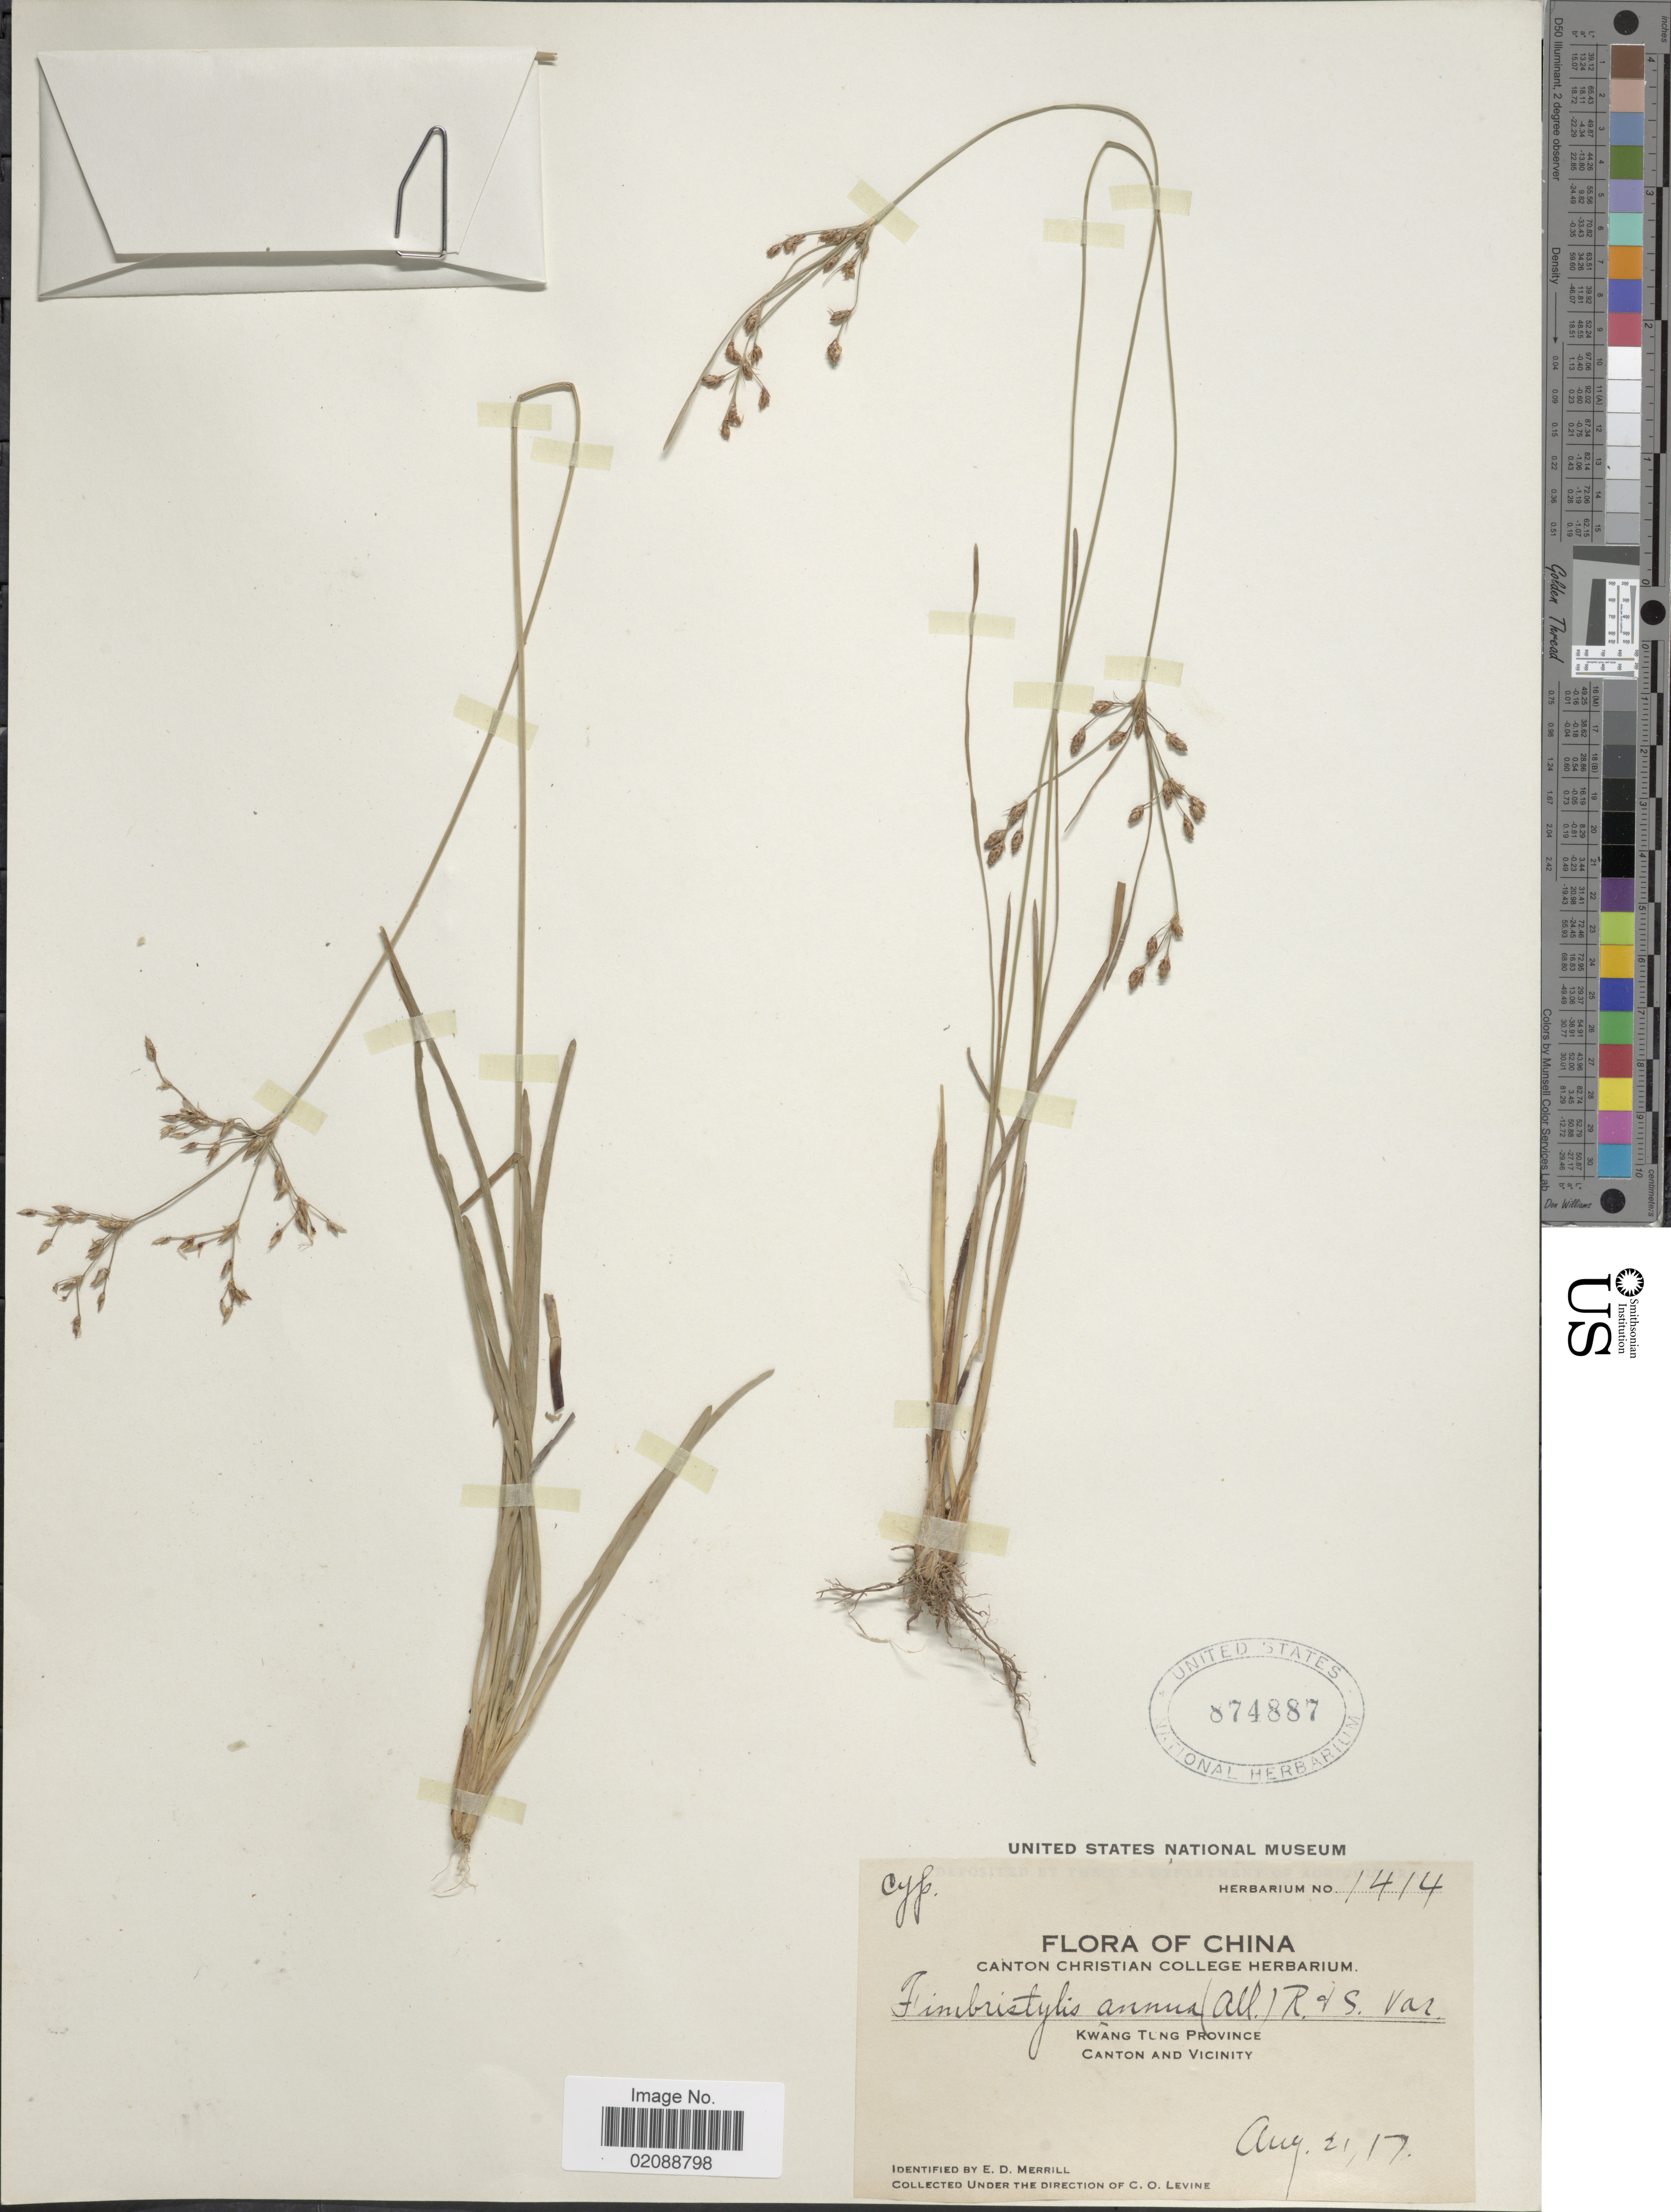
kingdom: Plantae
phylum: Tracheophyta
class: Liliopsida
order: Poales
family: Cyperaceae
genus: Fimbristylis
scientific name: Fimbristylis complanata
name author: (Retz.) Link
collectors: C. O. Levine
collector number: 1414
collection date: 1917-08-21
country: China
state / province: Guangdong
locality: Kwang Tung Province, Canton and Vicinity.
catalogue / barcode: US 874887